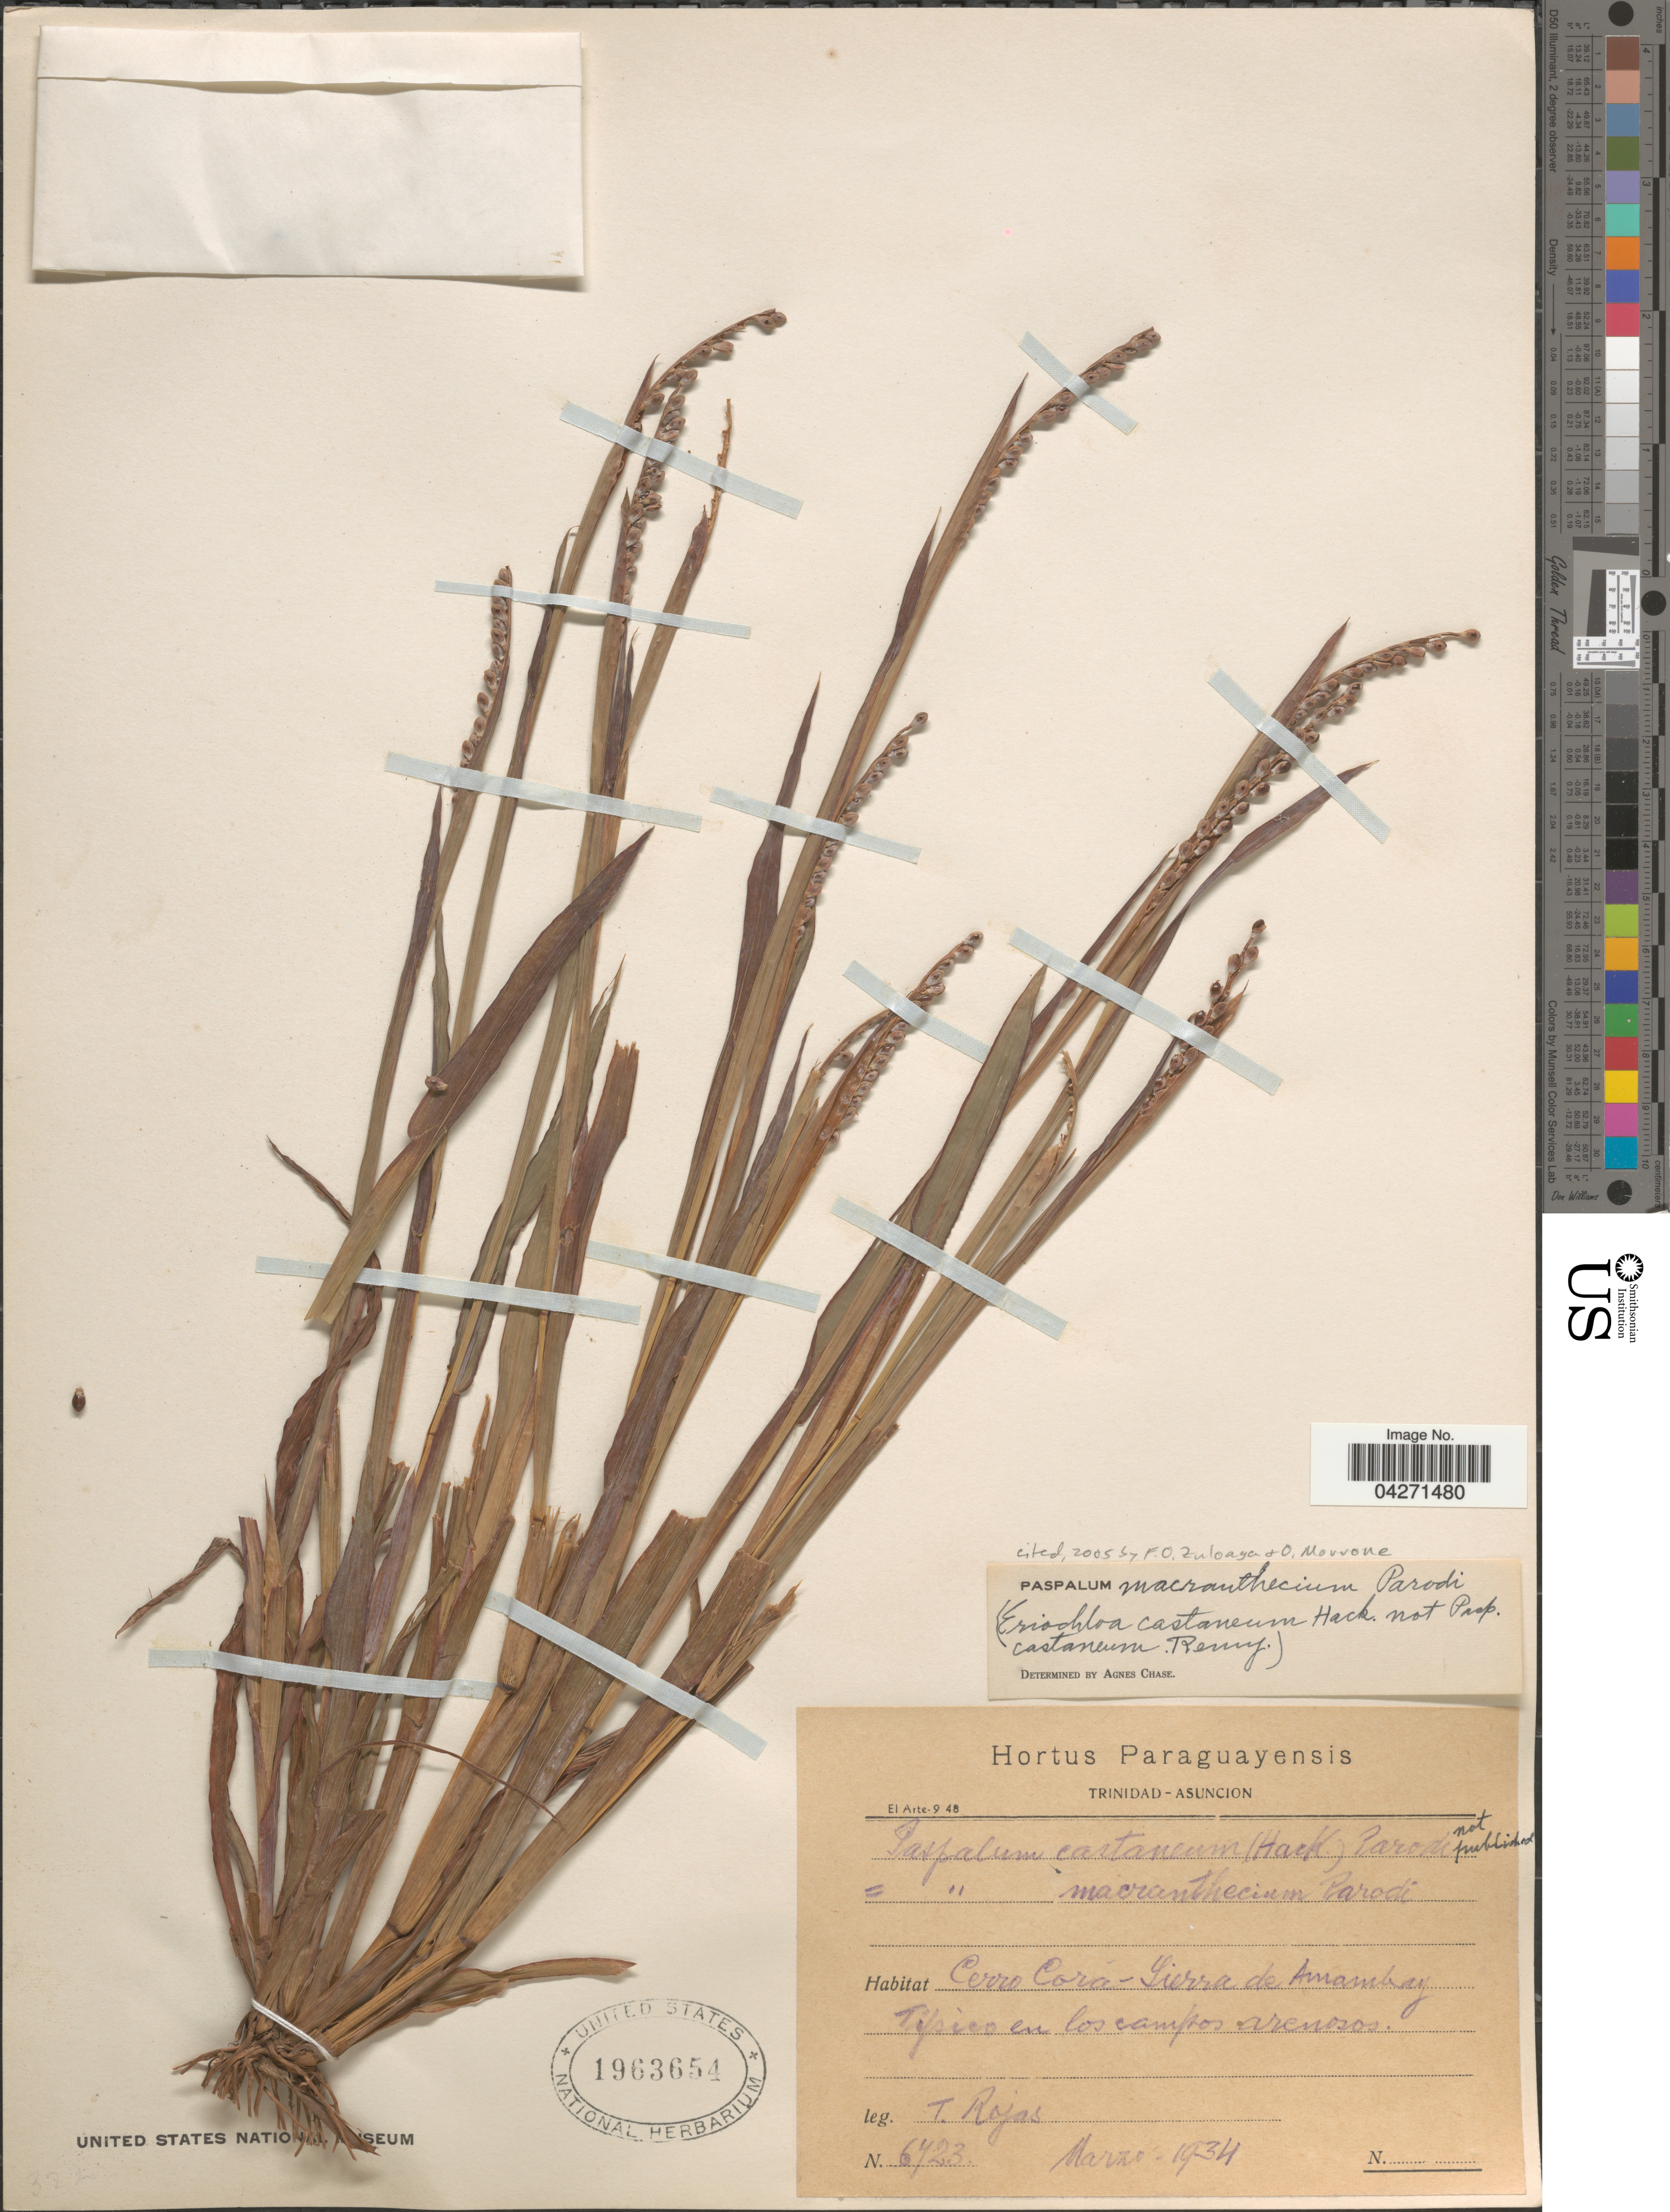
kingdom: Plantae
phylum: Tracheophyta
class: Liliopsida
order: Poales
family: Poaceae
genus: Paspalum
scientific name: Paspalum macranthecium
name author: Parodi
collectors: T. Rojas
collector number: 6723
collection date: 1934-03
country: Paraguay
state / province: Asuncion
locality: Cerro Cora-Sierra de Amambay. Tipico en los campos arenosos.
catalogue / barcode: US 1963654